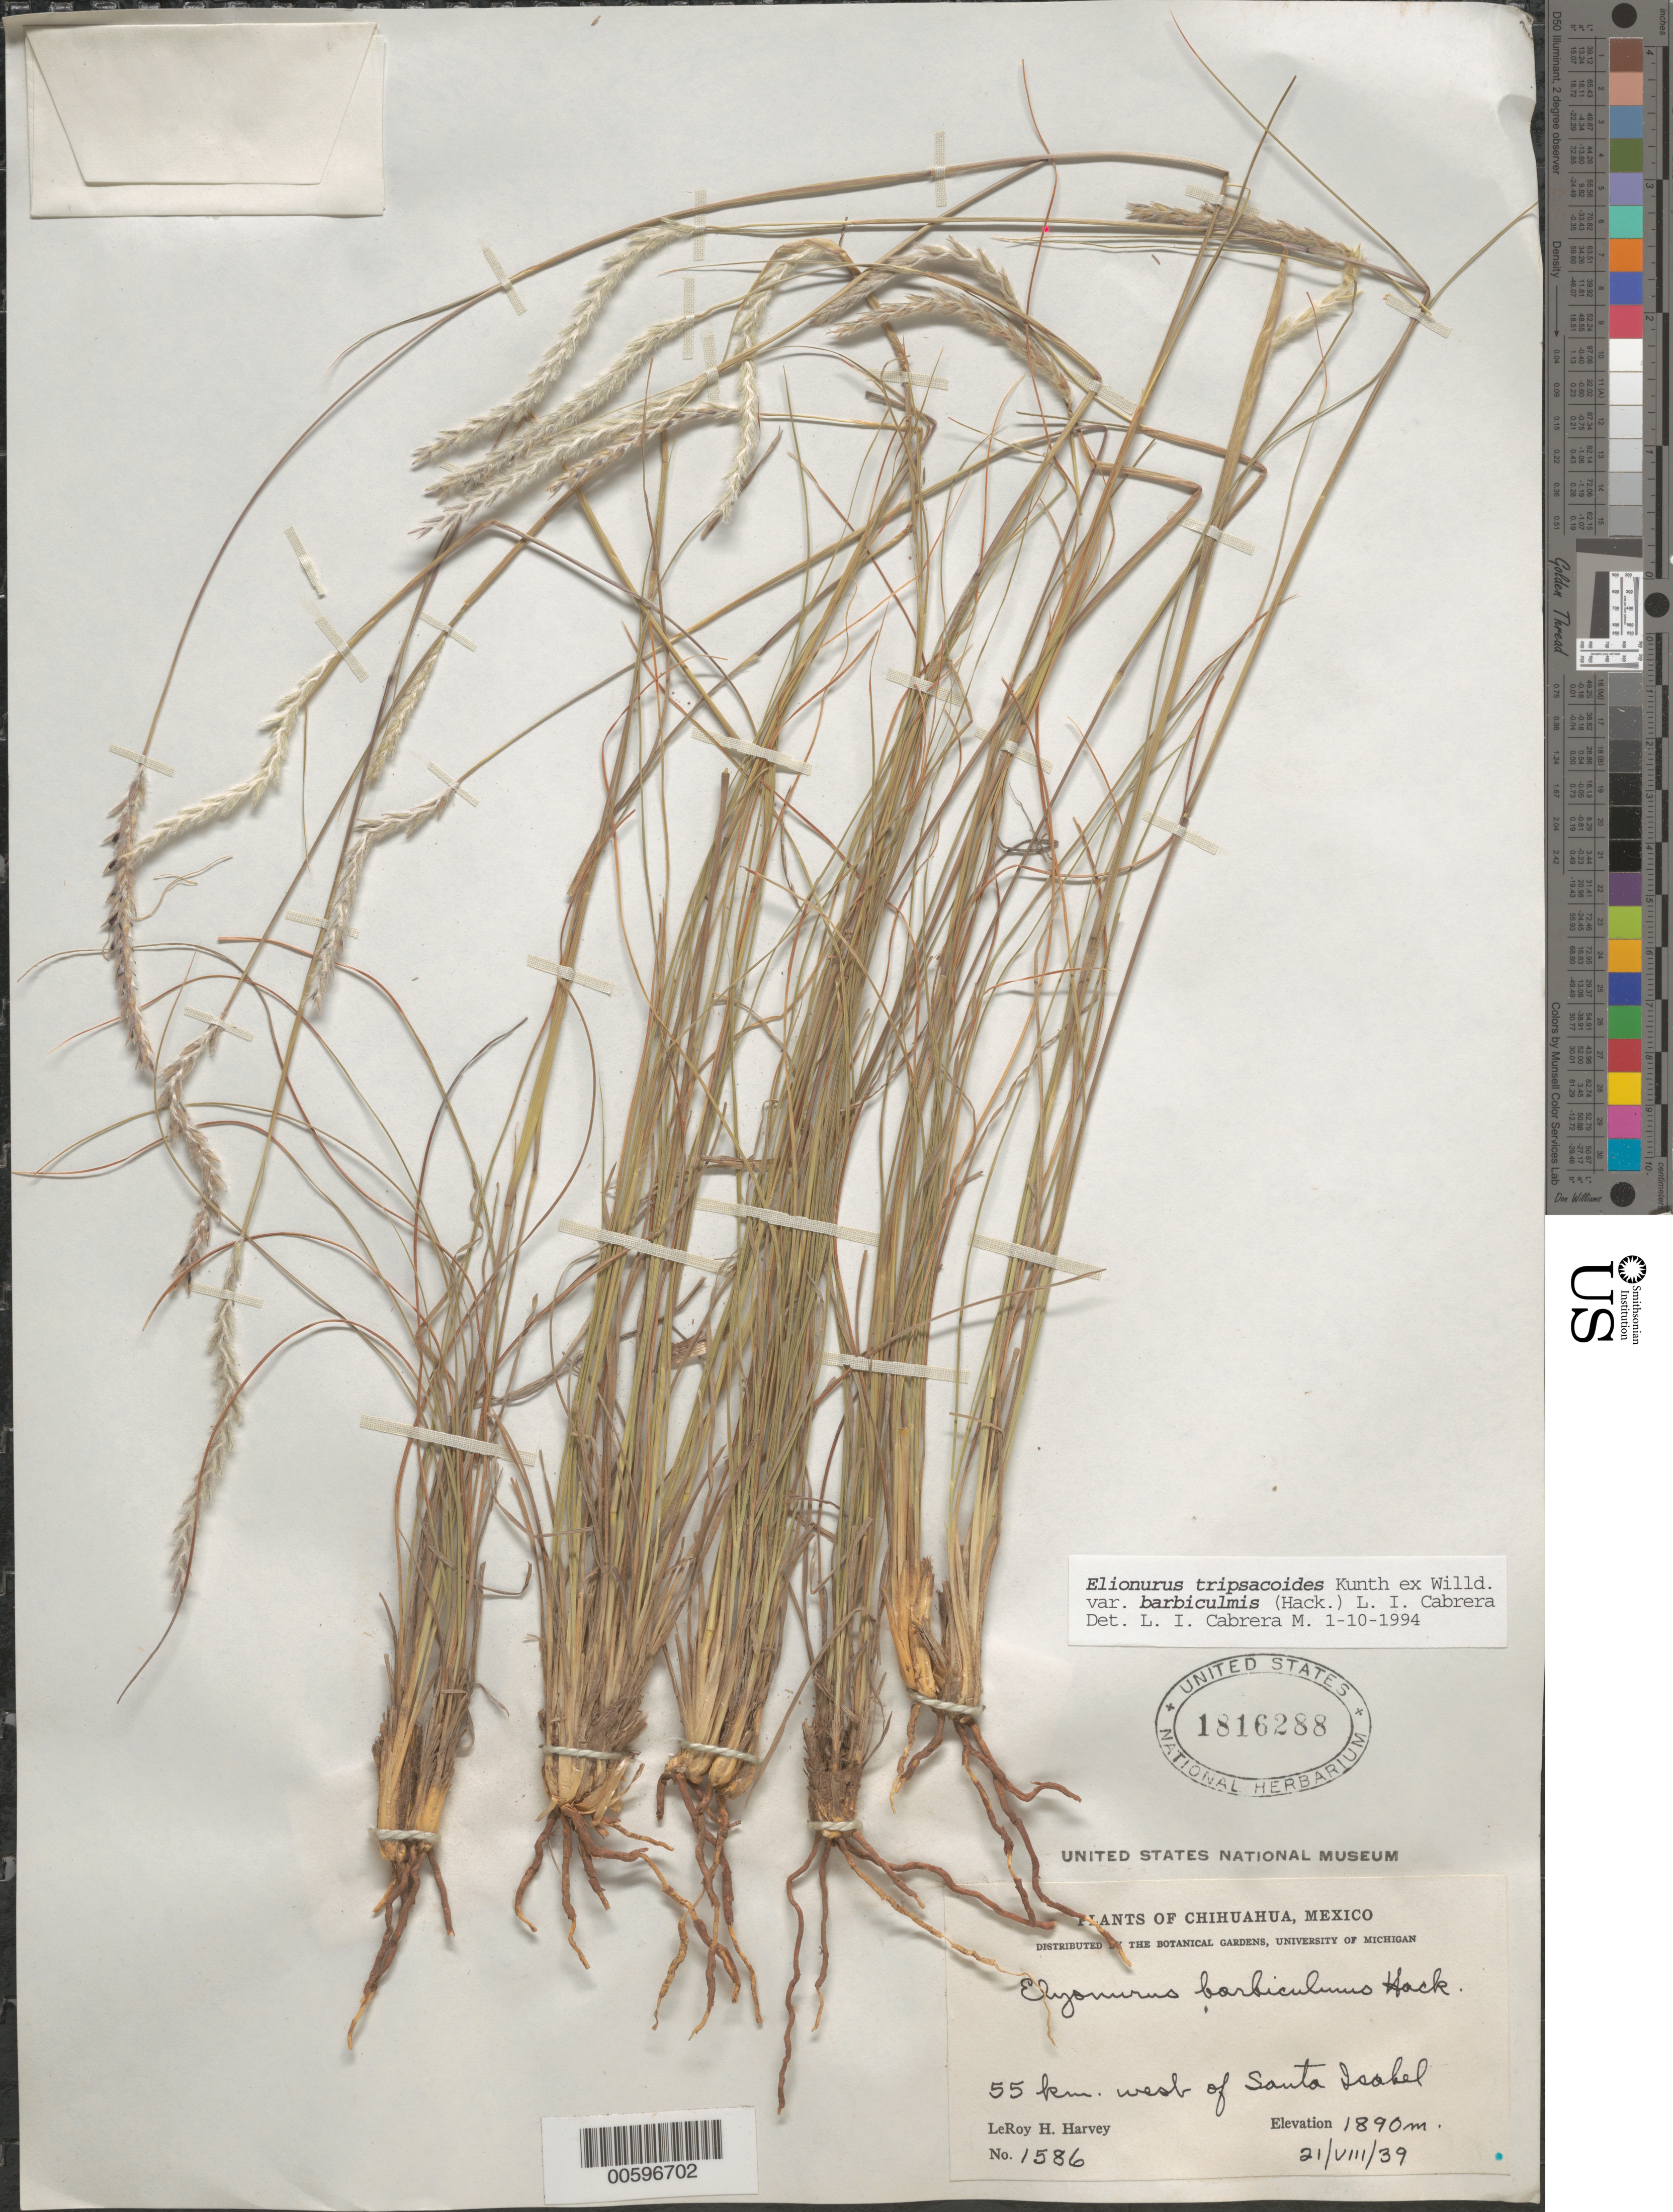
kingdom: Plantae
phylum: Tracheophyta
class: Liliopsida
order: Poales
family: Poaceae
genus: Elionurus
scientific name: Elionurus tripsacoides var. barbiculmis (Hack.) L.I. Cabrera & Dávila, comb. ined.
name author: (Hack.) L.I. Cabrera & Dávila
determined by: Cabrera M., L. I.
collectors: L. H. Harvey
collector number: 1586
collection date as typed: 21 Aug 1939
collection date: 1939-08-21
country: Mexico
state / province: Chihuahua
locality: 55 km W of Santa Isabel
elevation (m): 1890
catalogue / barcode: US 1816288